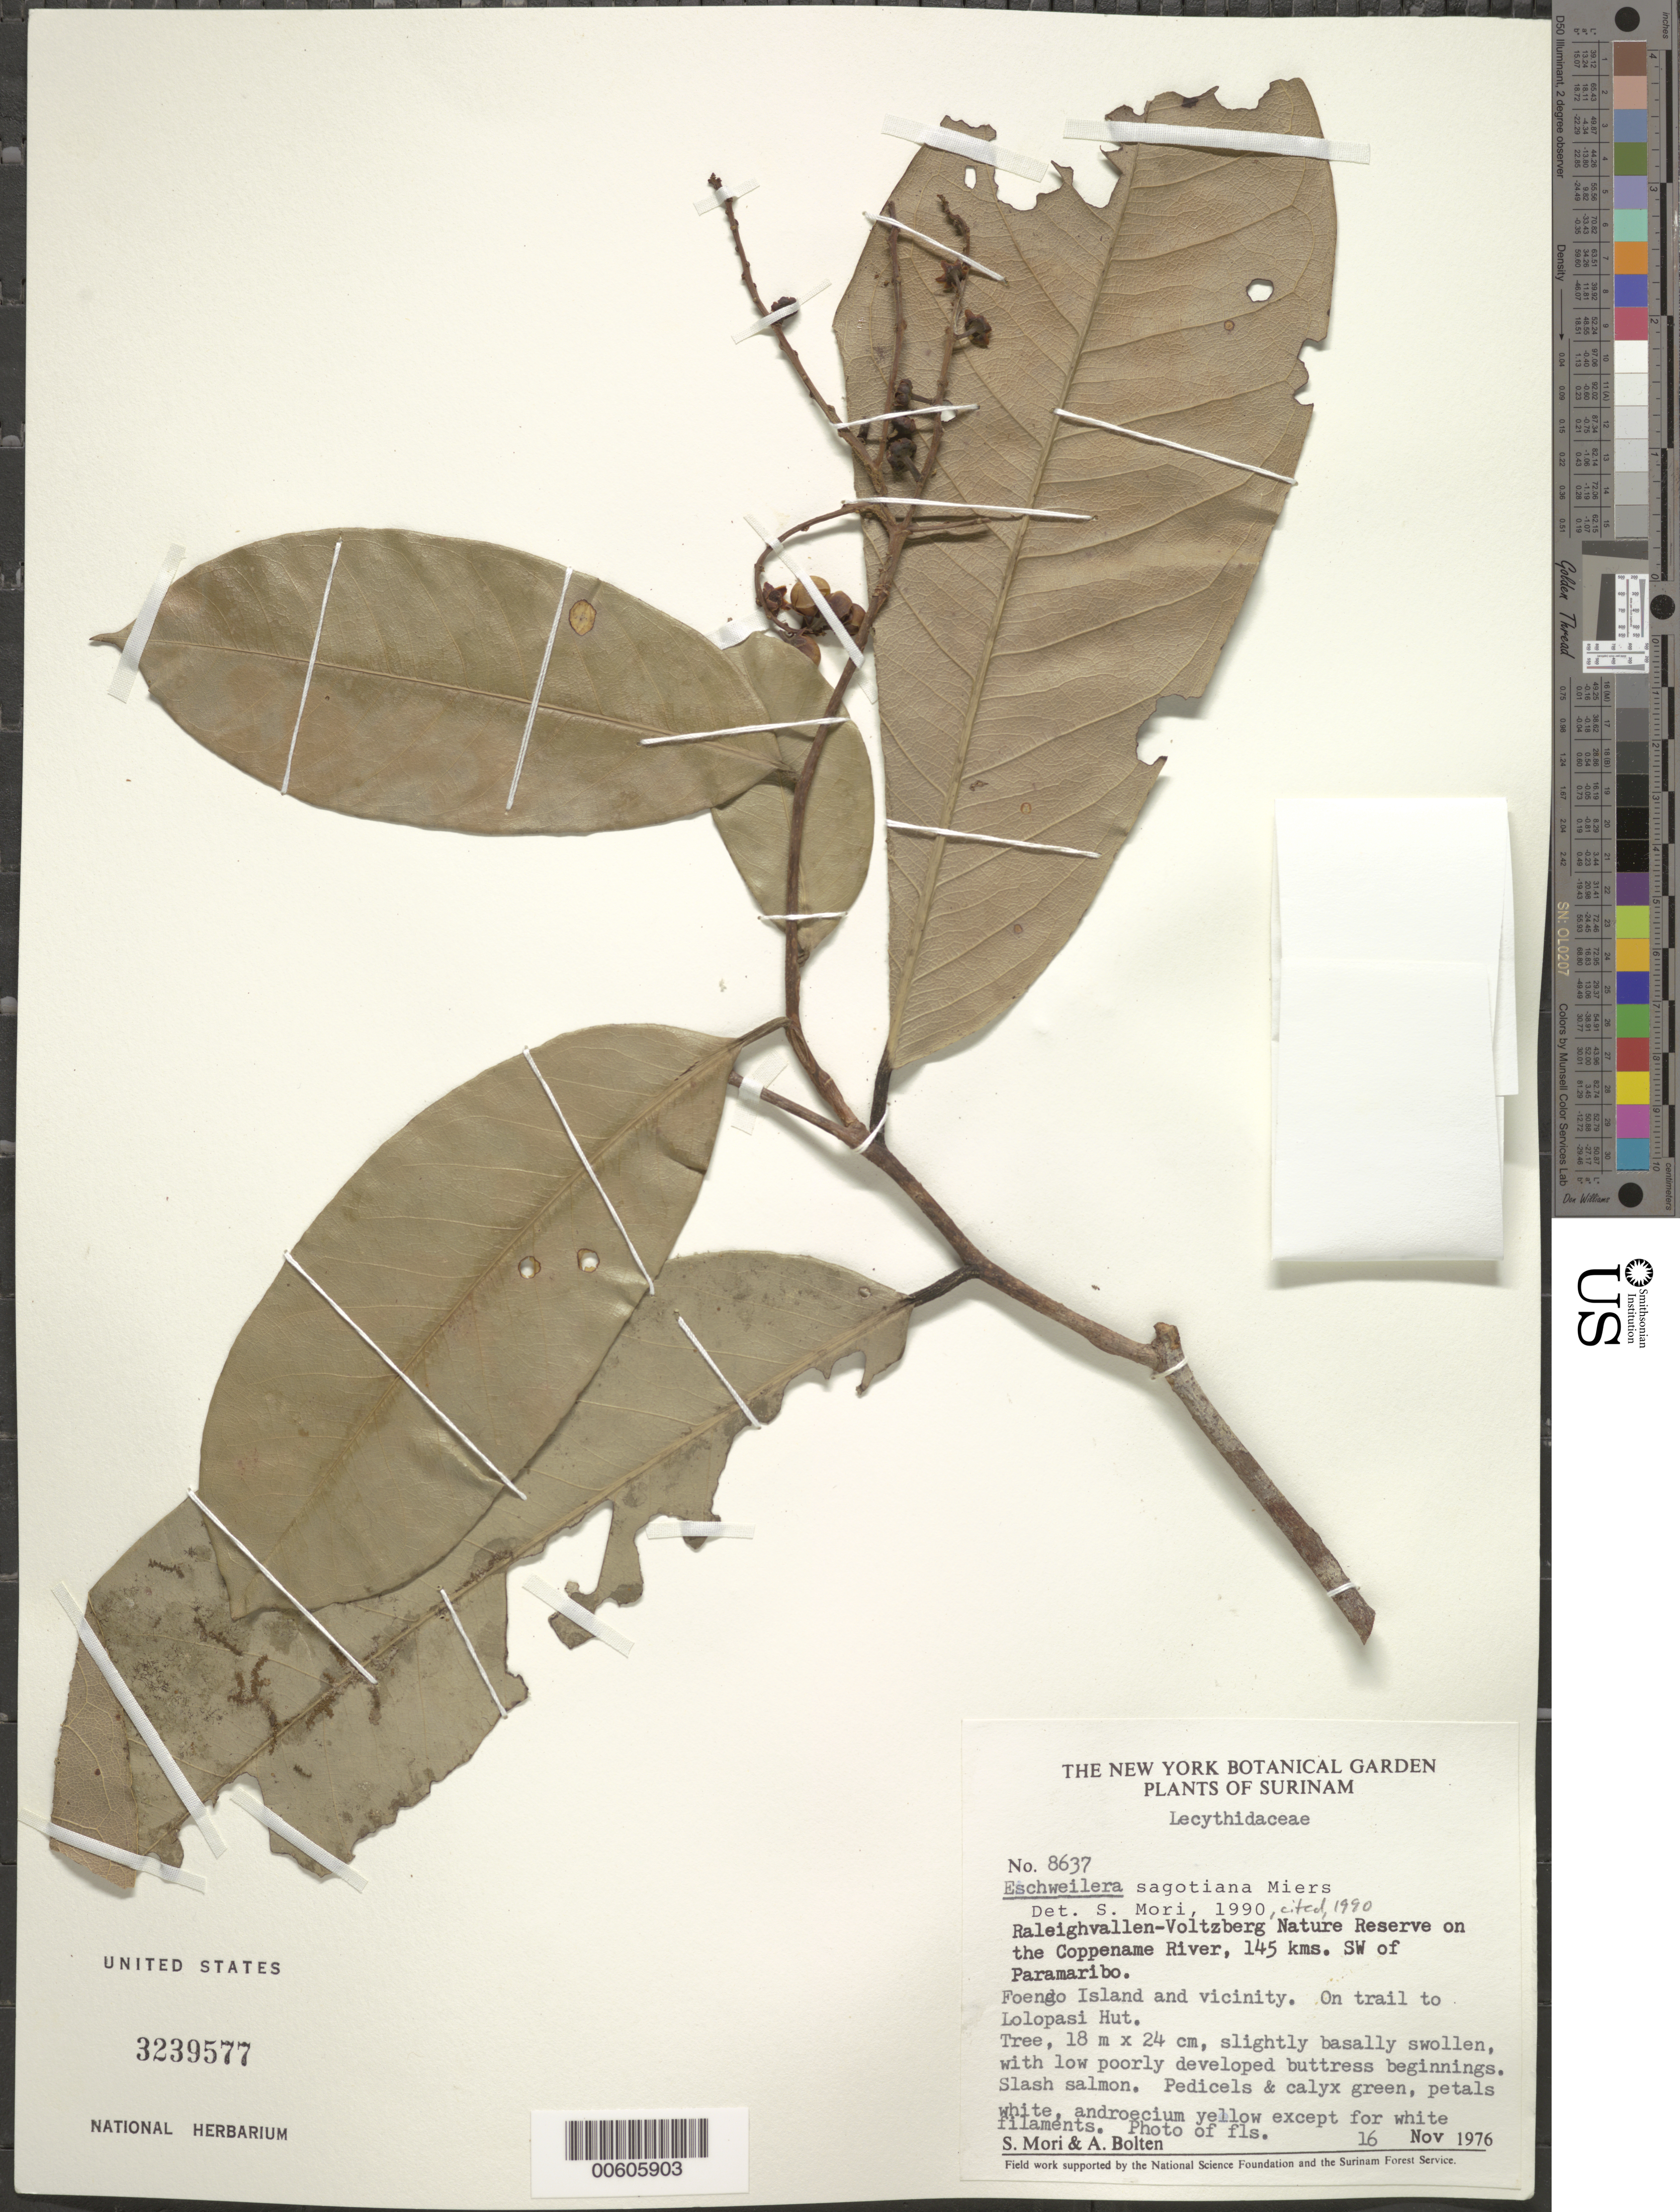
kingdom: Plantae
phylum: Tracheophyta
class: Magnoliopsida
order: Ericales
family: Lecythidaceae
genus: Eschweilera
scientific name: Eschweilera sagotiana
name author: Miers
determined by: Mori, Scott A.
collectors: S. Mori & A. Bolten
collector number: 8637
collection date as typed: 16-Nov-76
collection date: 1976-11-16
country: Suriname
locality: Raleighvallen-Voltzberg Nat. Resv. on Coppename River, 145 km SW of Paramaribo; Foengo Island and vic. On trail to Lolopasi Hut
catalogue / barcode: US 3239577